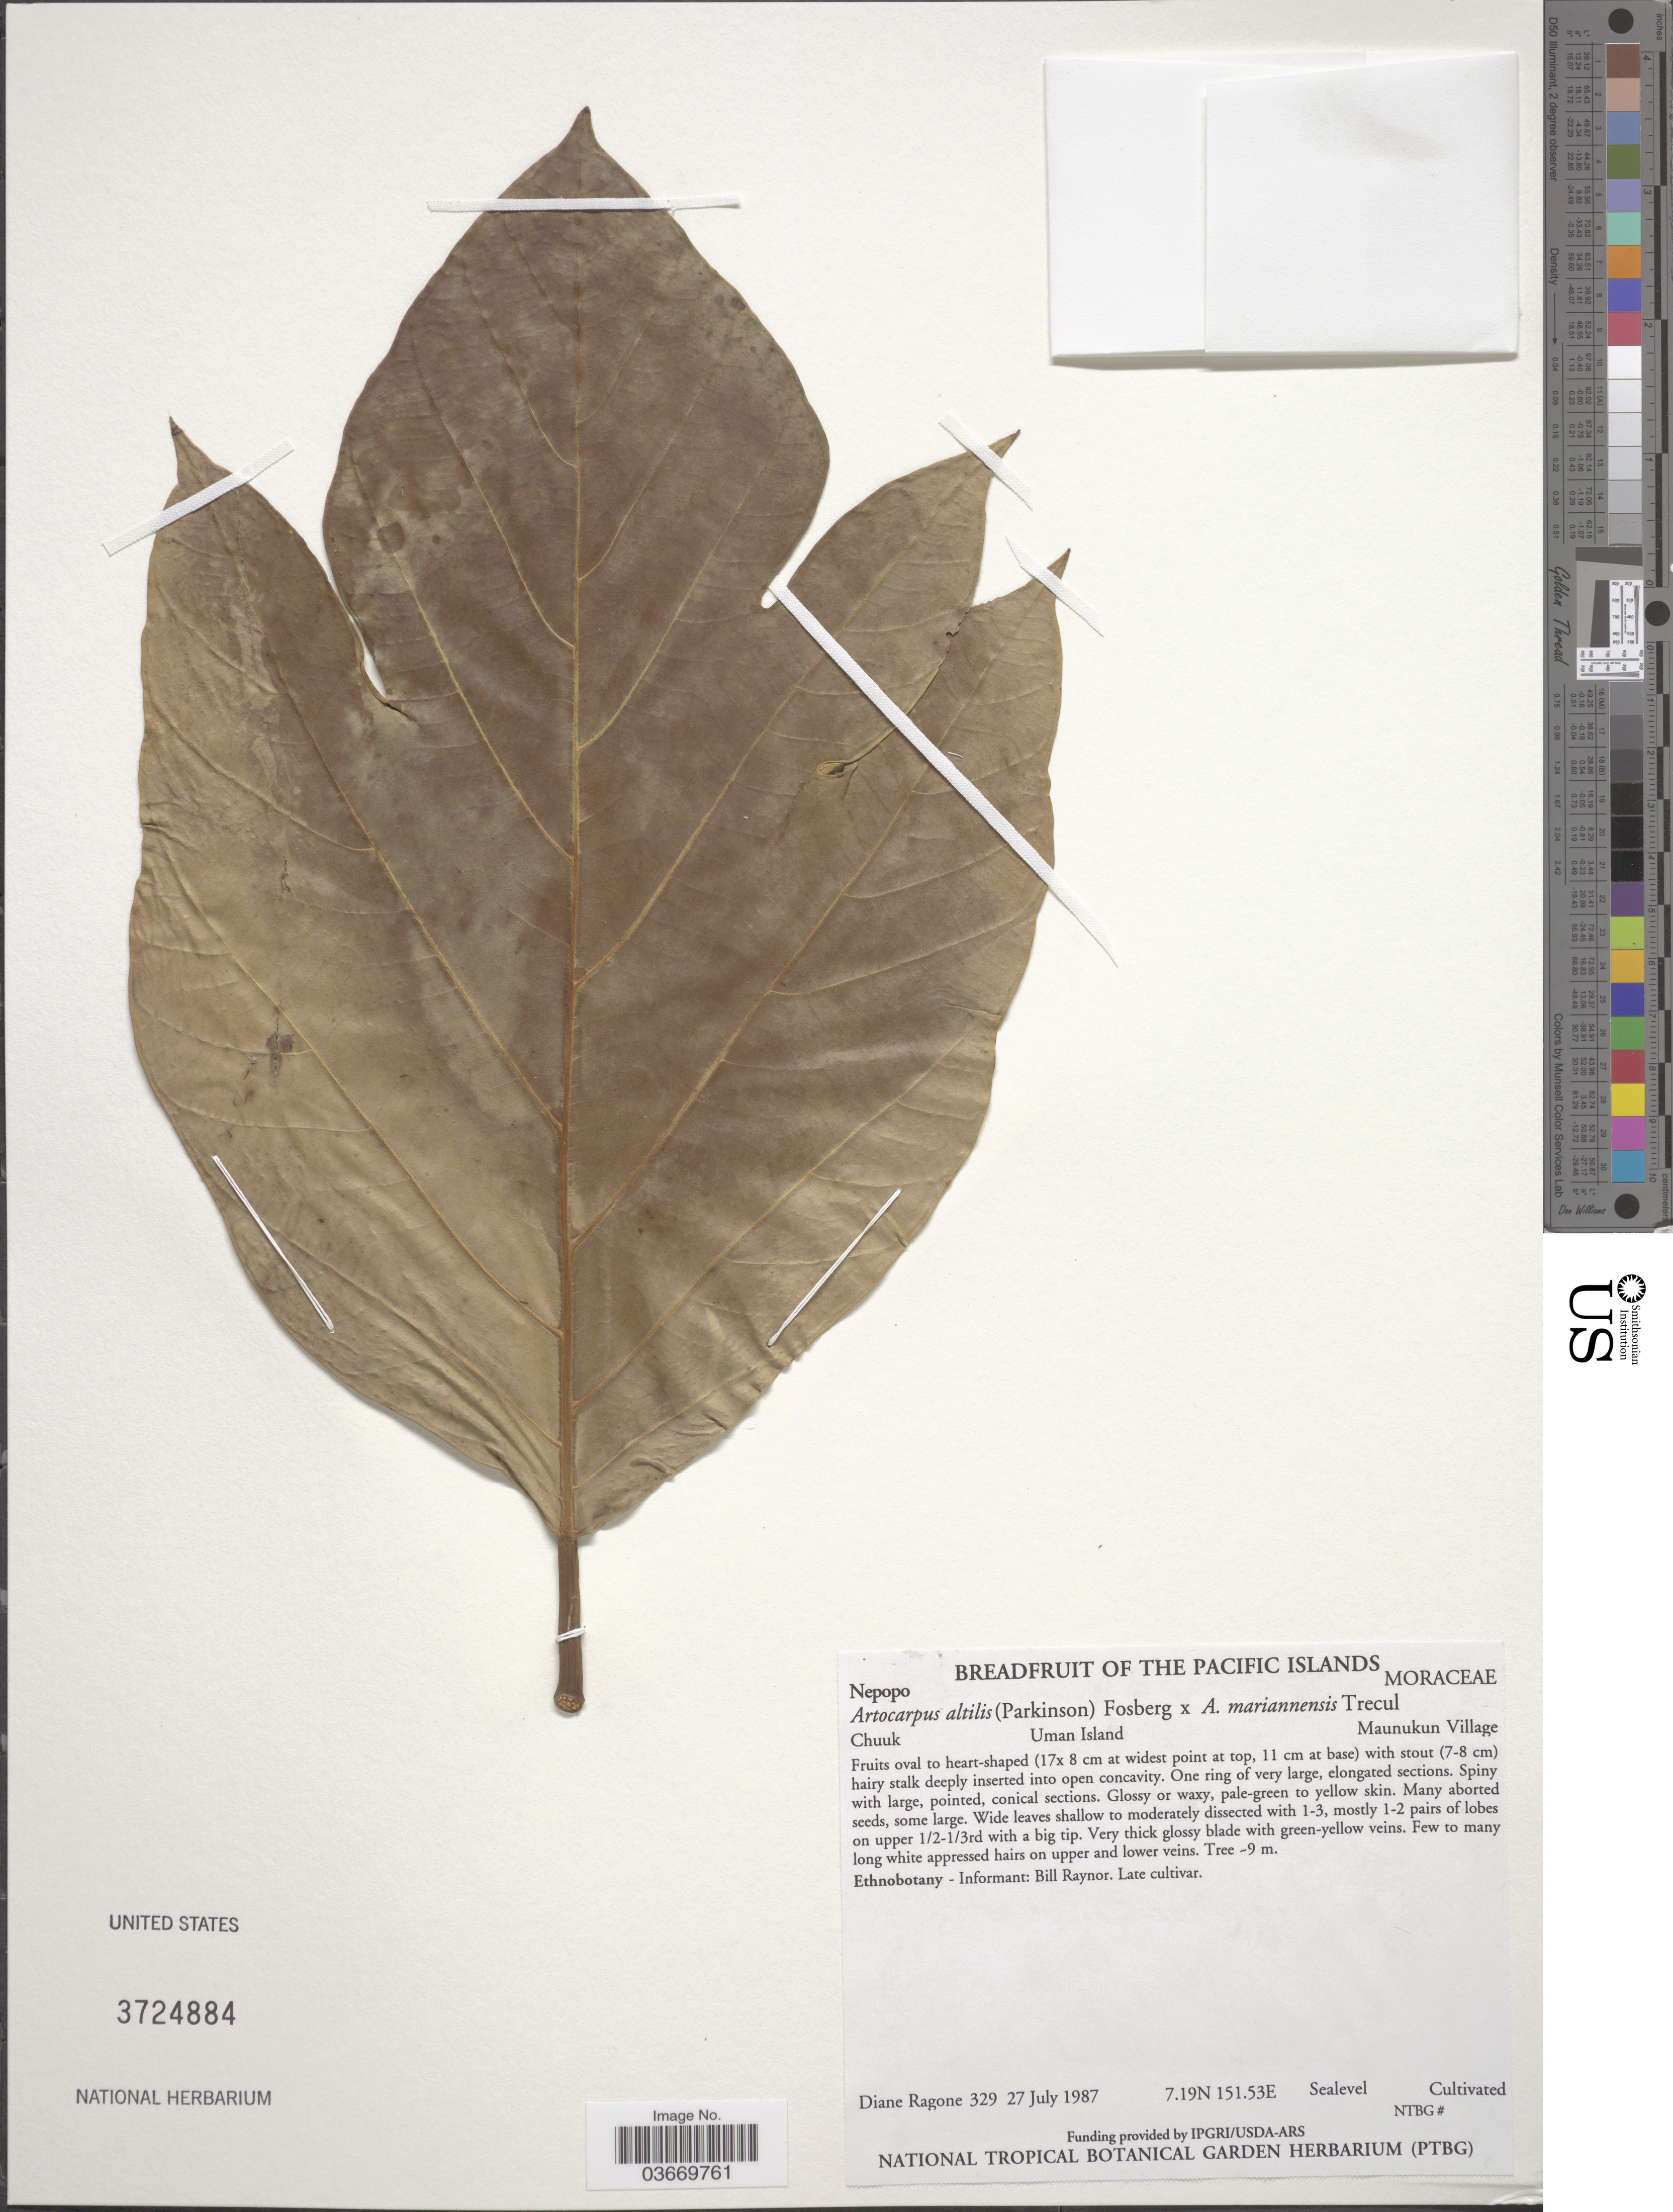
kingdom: Plantae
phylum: Tracheophyta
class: Magnoliopsida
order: Rosales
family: Moraceae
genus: Artocarpus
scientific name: Artocarpus altilis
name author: (Parkinson) Fosberg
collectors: D. Ragone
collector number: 329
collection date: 1987-07-27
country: Micronesia, Federated States of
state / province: Truk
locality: Chuuk, Uman Island, Maunukun Village.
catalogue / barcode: US 3724884